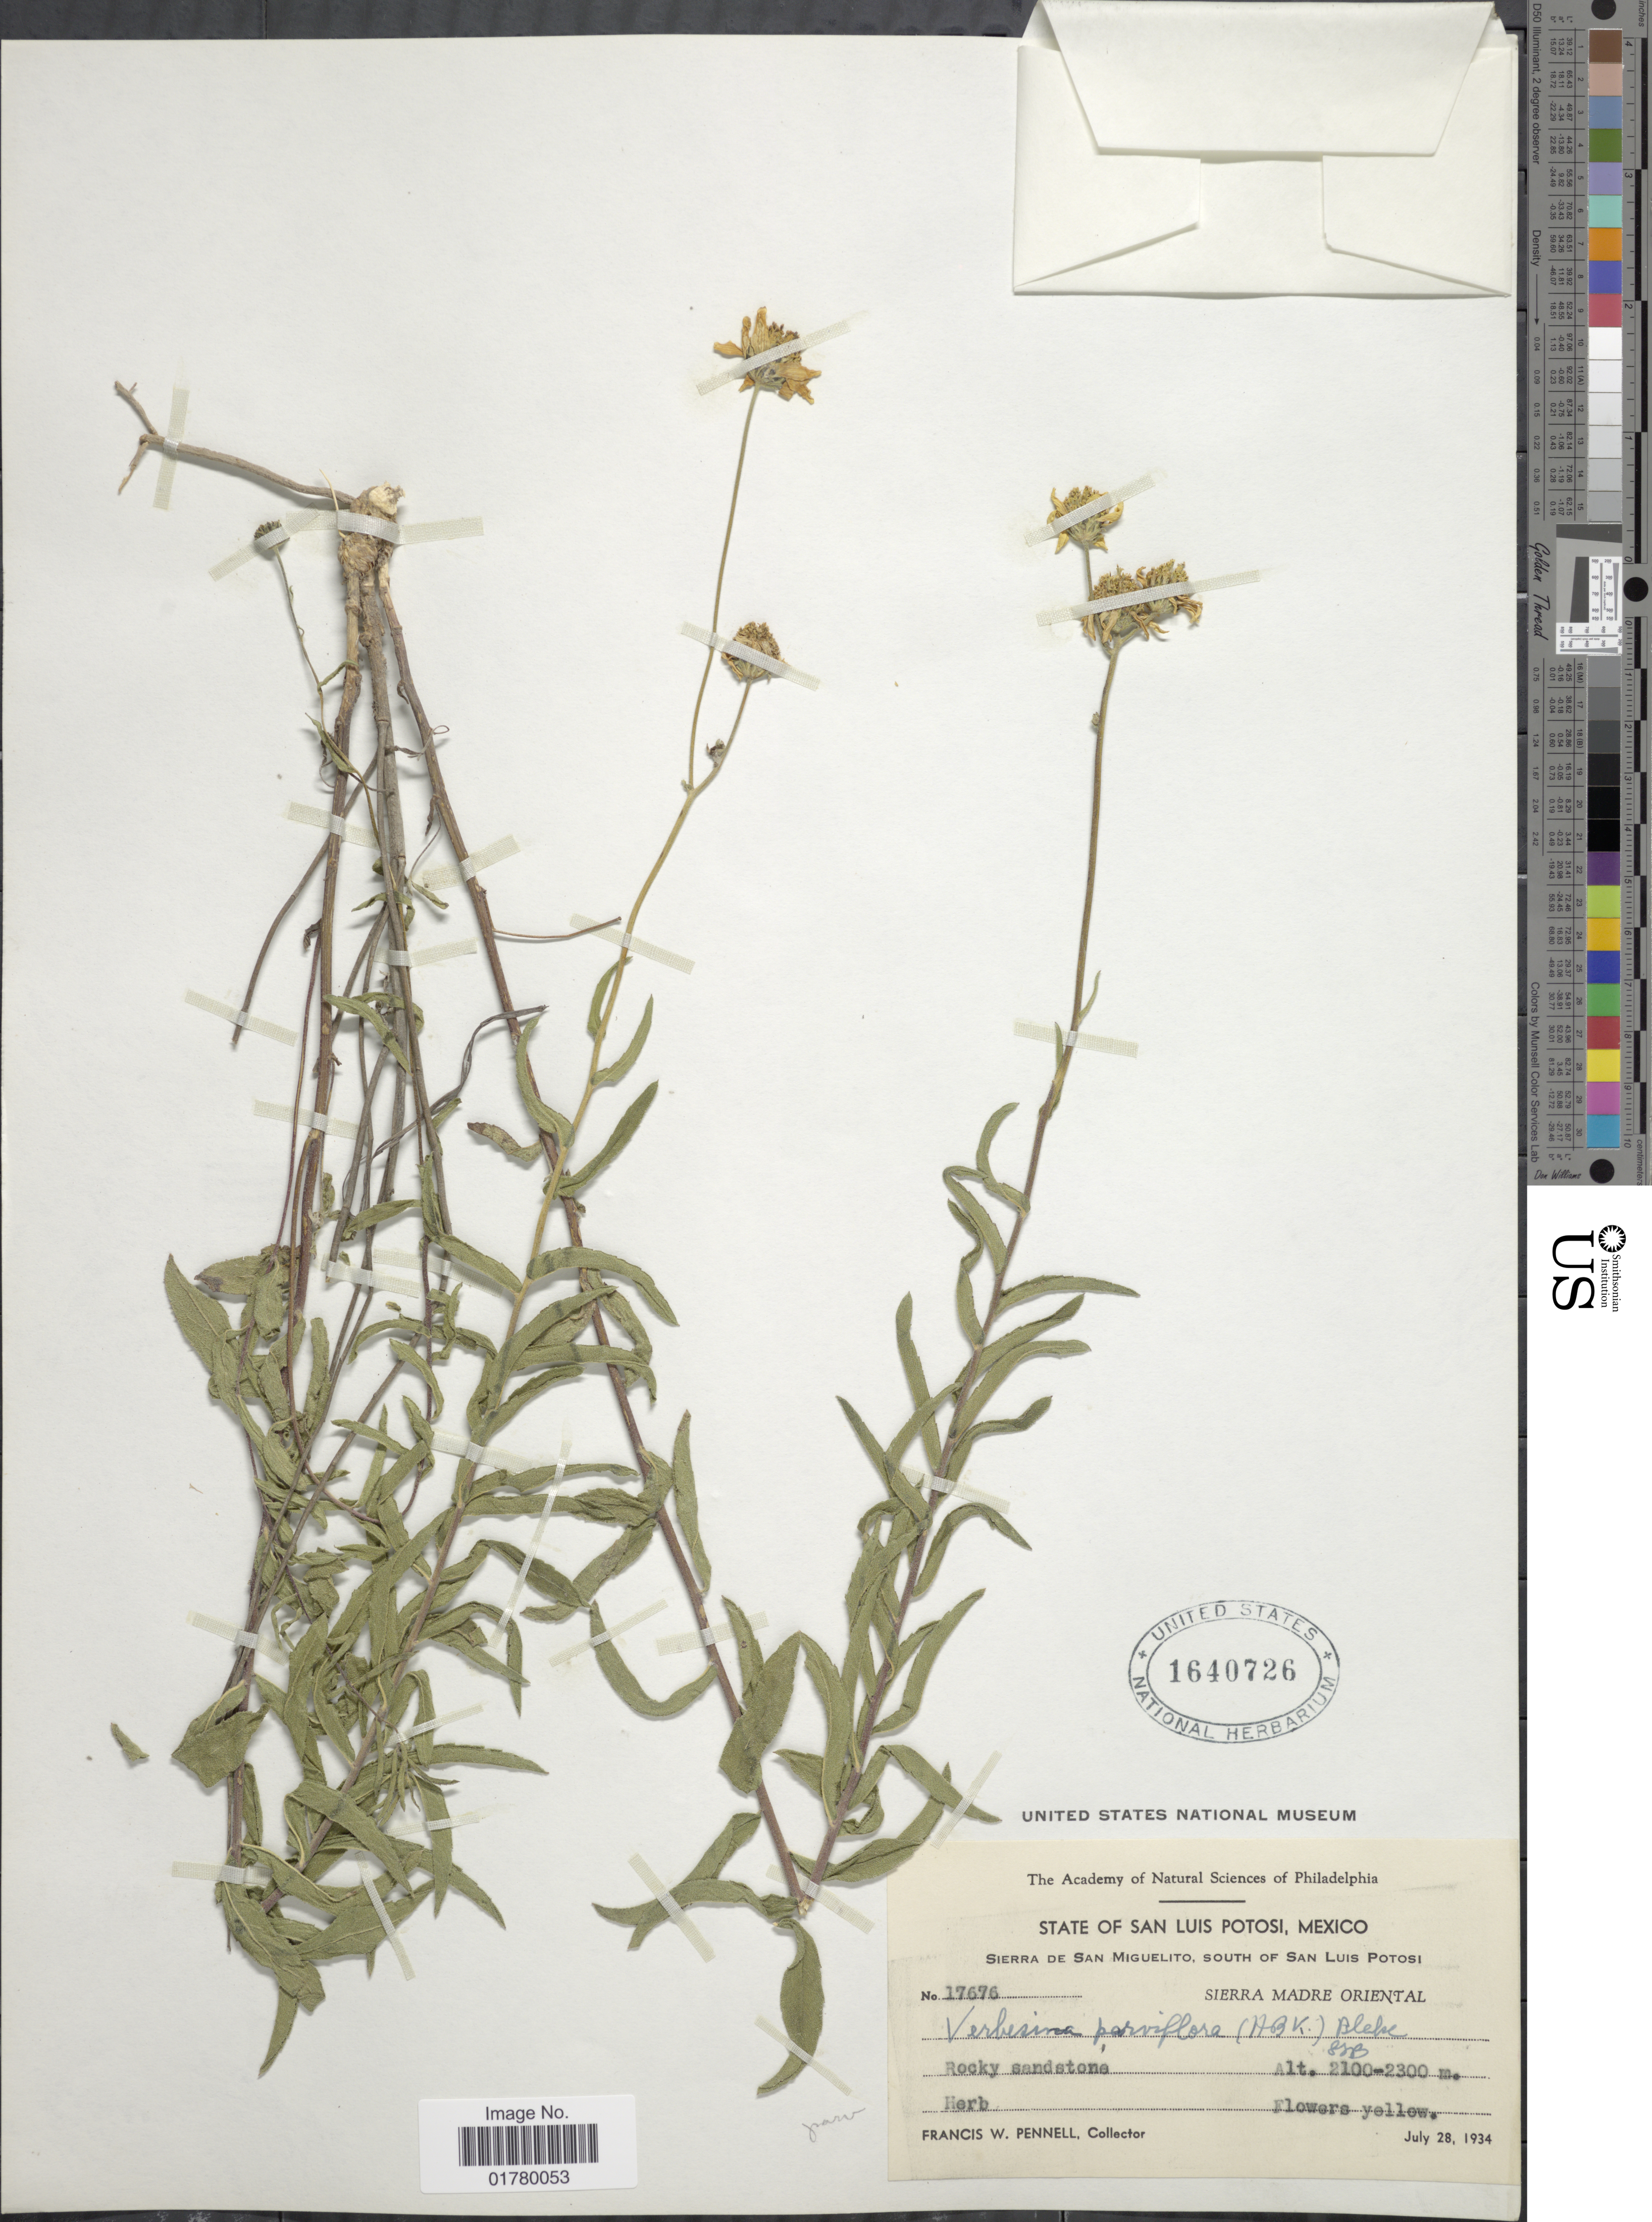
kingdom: Plantae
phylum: Tracheophyta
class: Magnoliopsida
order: Asterales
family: Asteraceae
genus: Verbesina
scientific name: Verbesina parviflora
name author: (Kunth) S.F. Blake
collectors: F. W. Pennell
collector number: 17676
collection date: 1934-07-28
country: Mexico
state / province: San Luis Potosí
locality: Sierra de San Miguelito, South of San Luis Potosi, Sierra Madre Oriental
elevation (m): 2100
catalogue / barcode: US 1640726